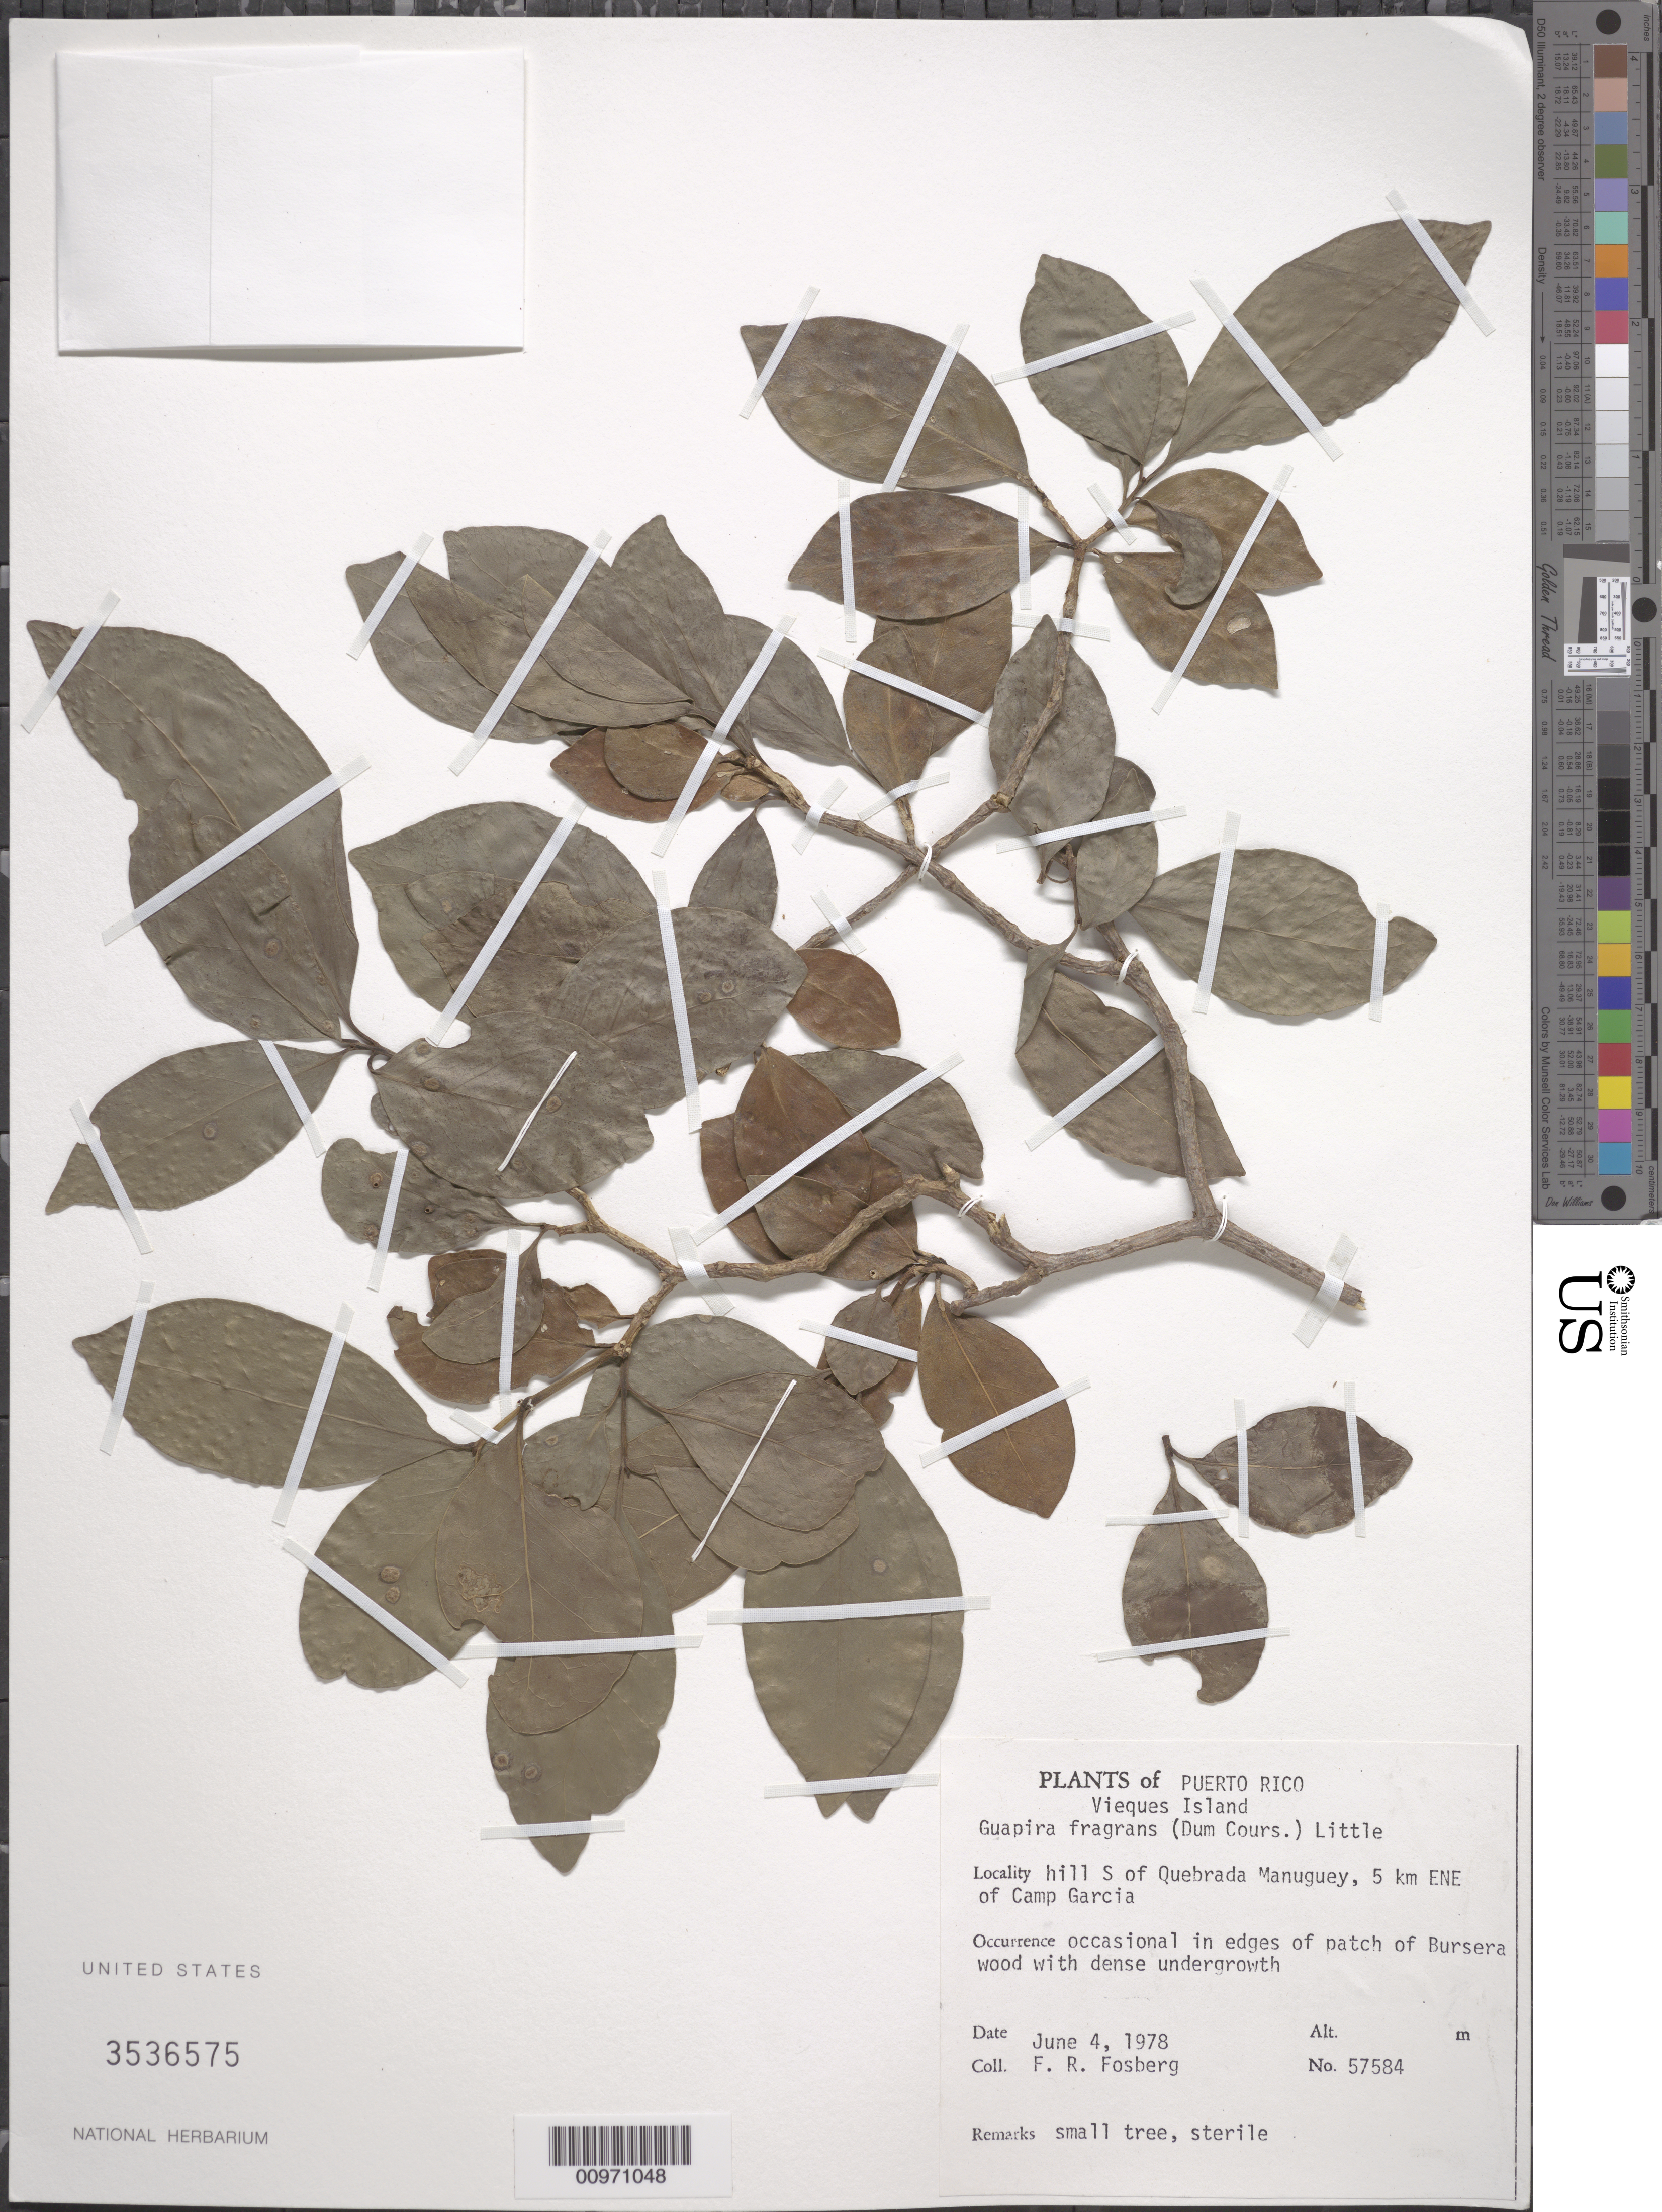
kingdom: Plantae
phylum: Tracheophyta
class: Magnoliopsida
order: Caryophyllales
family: Nyctaginaceae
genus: Guapira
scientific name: Guapira fragrans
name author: (Dum. Cours.) Little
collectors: F. R. Fosberg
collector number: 57584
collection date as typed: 04 Jun 1978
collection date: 1978-06-04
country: Puerto Rico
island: Vieques I.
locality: South of Quebrada Manuguey, 5 km ENE of Camp Garcia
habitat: In edges of patch of Bursera wood with dense undergrowth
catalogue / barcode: US 3536575